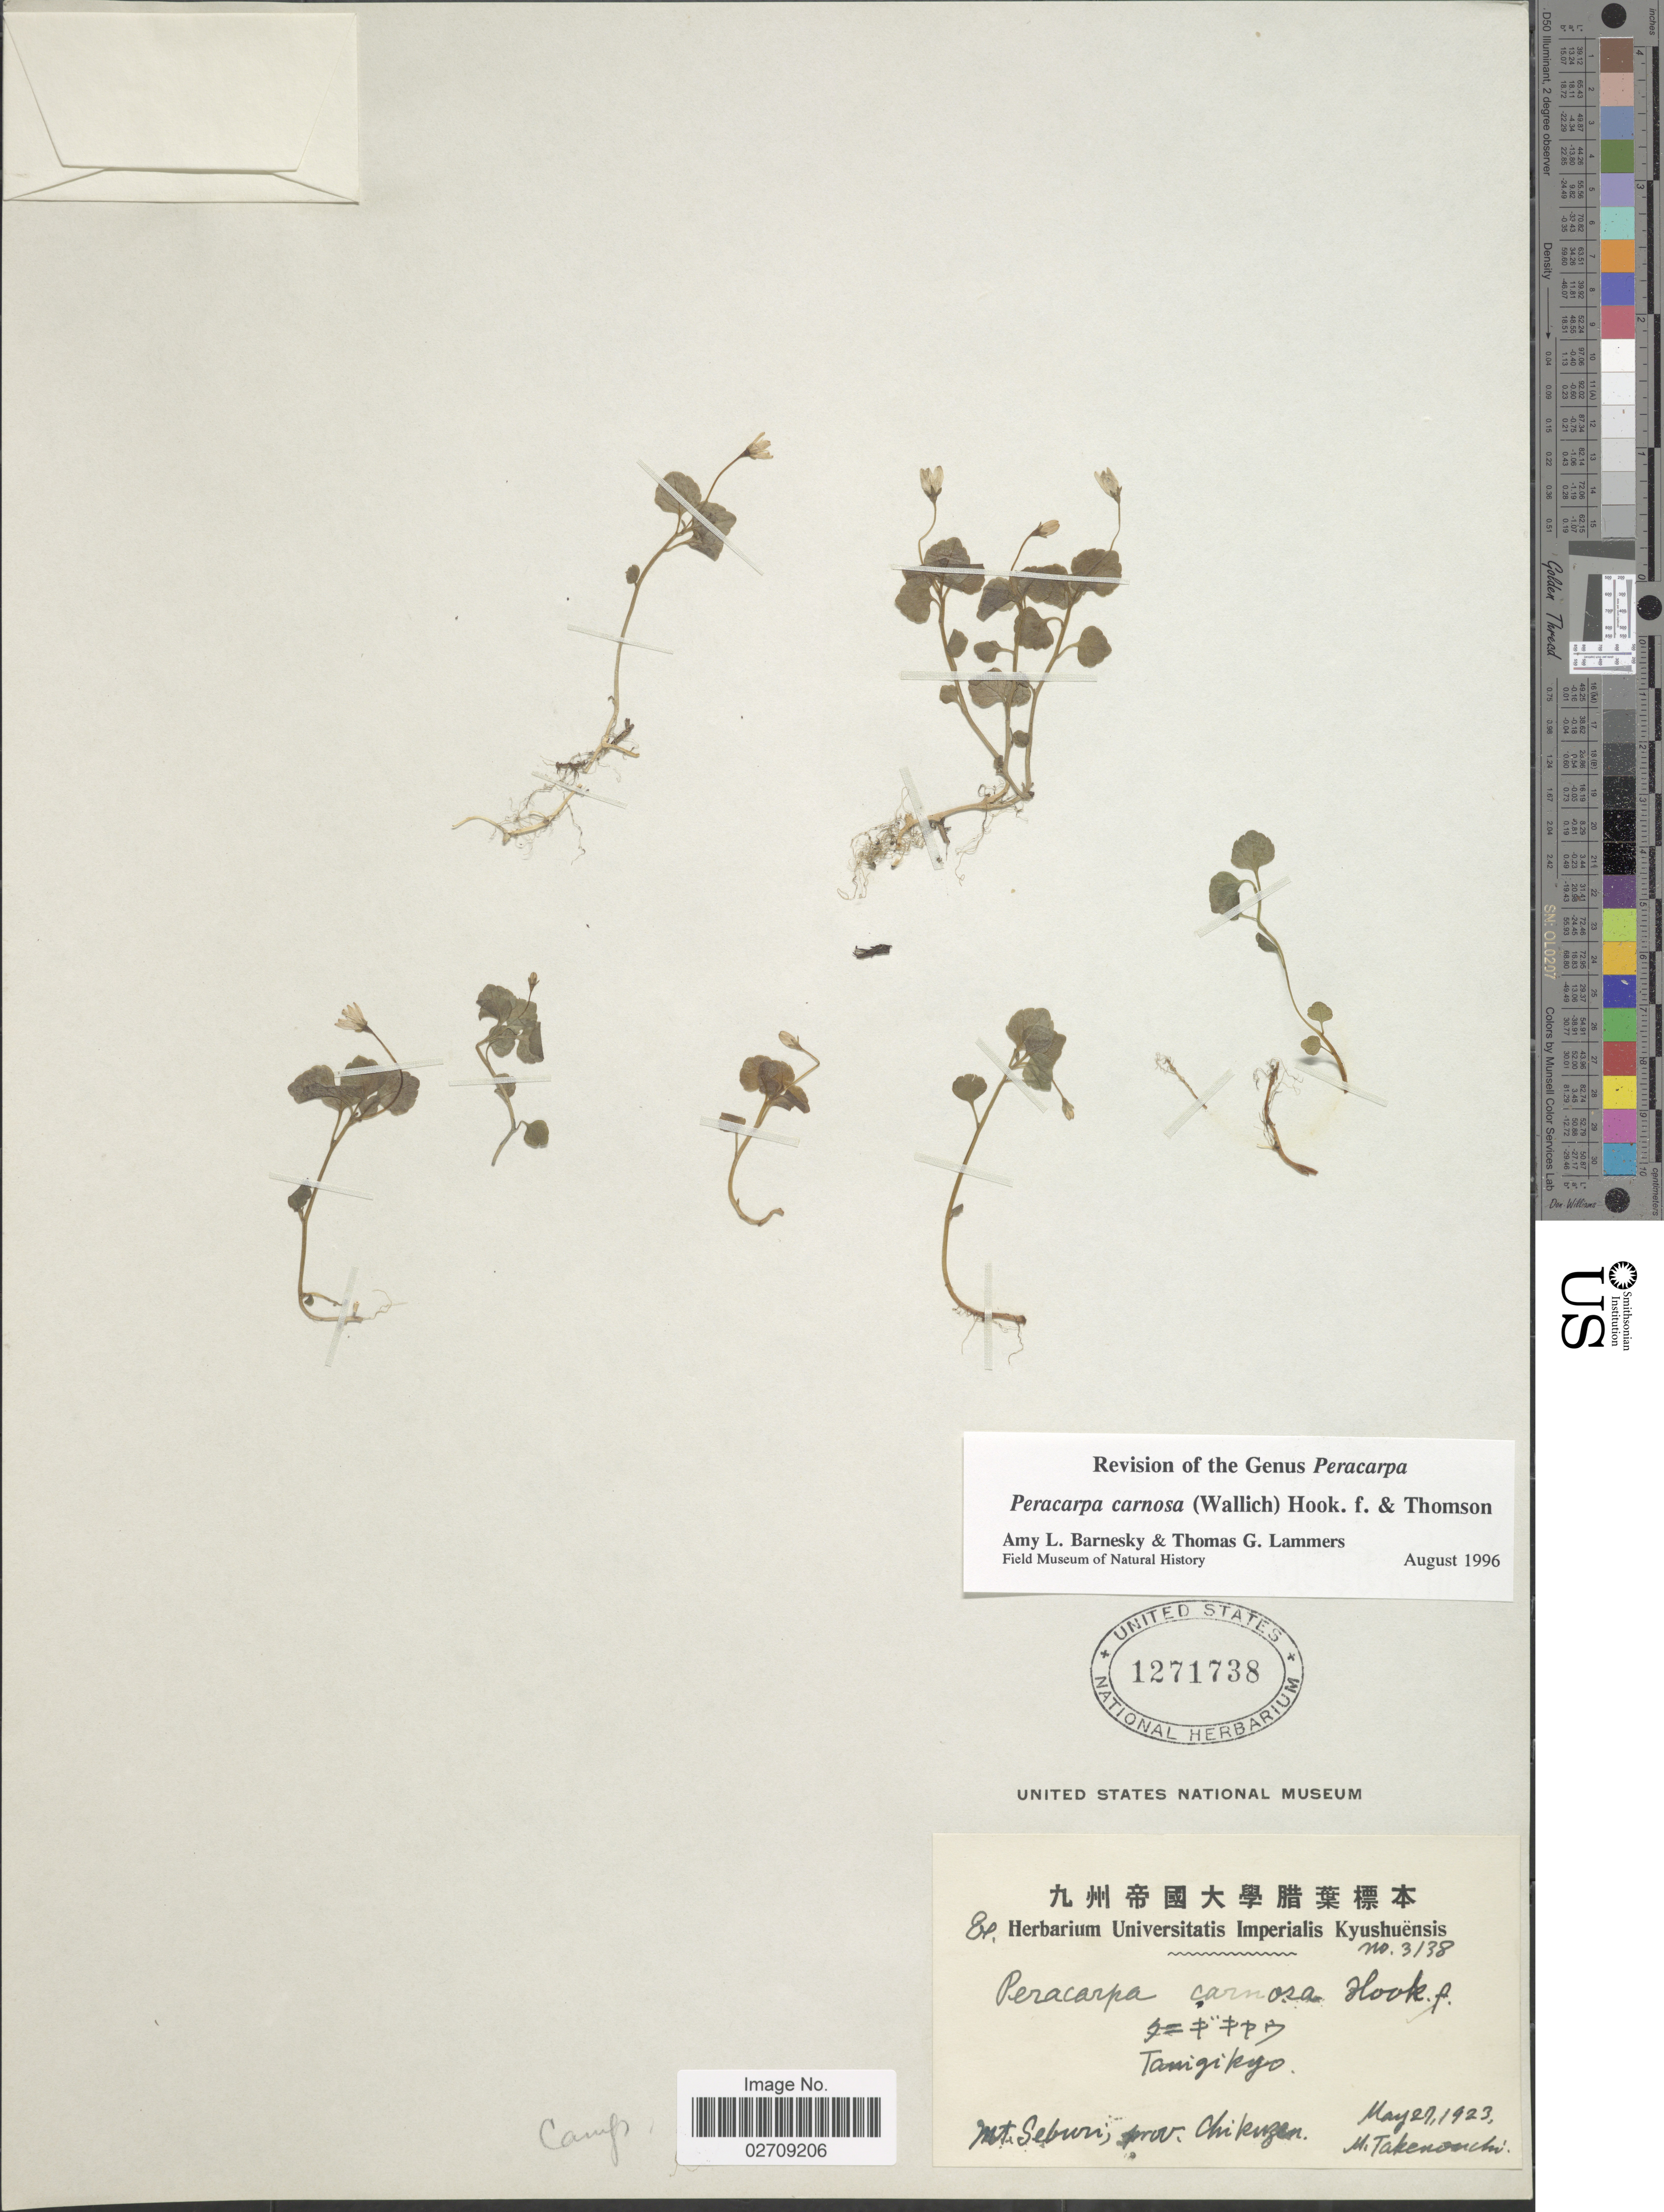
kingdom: Plantae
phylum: Tracheophyta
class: Magnoliopsida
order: Asterales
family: Campanulaceae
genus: Peracarpa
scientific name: Peracarpa carnosa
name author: Hook. f. & Thomson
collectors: M. Takenouchi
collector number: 3138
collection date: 1923-05-27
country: Japan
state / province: Hukuoka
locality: Mt. Seburi, prov. Chikuzen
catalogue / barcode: US 1271738